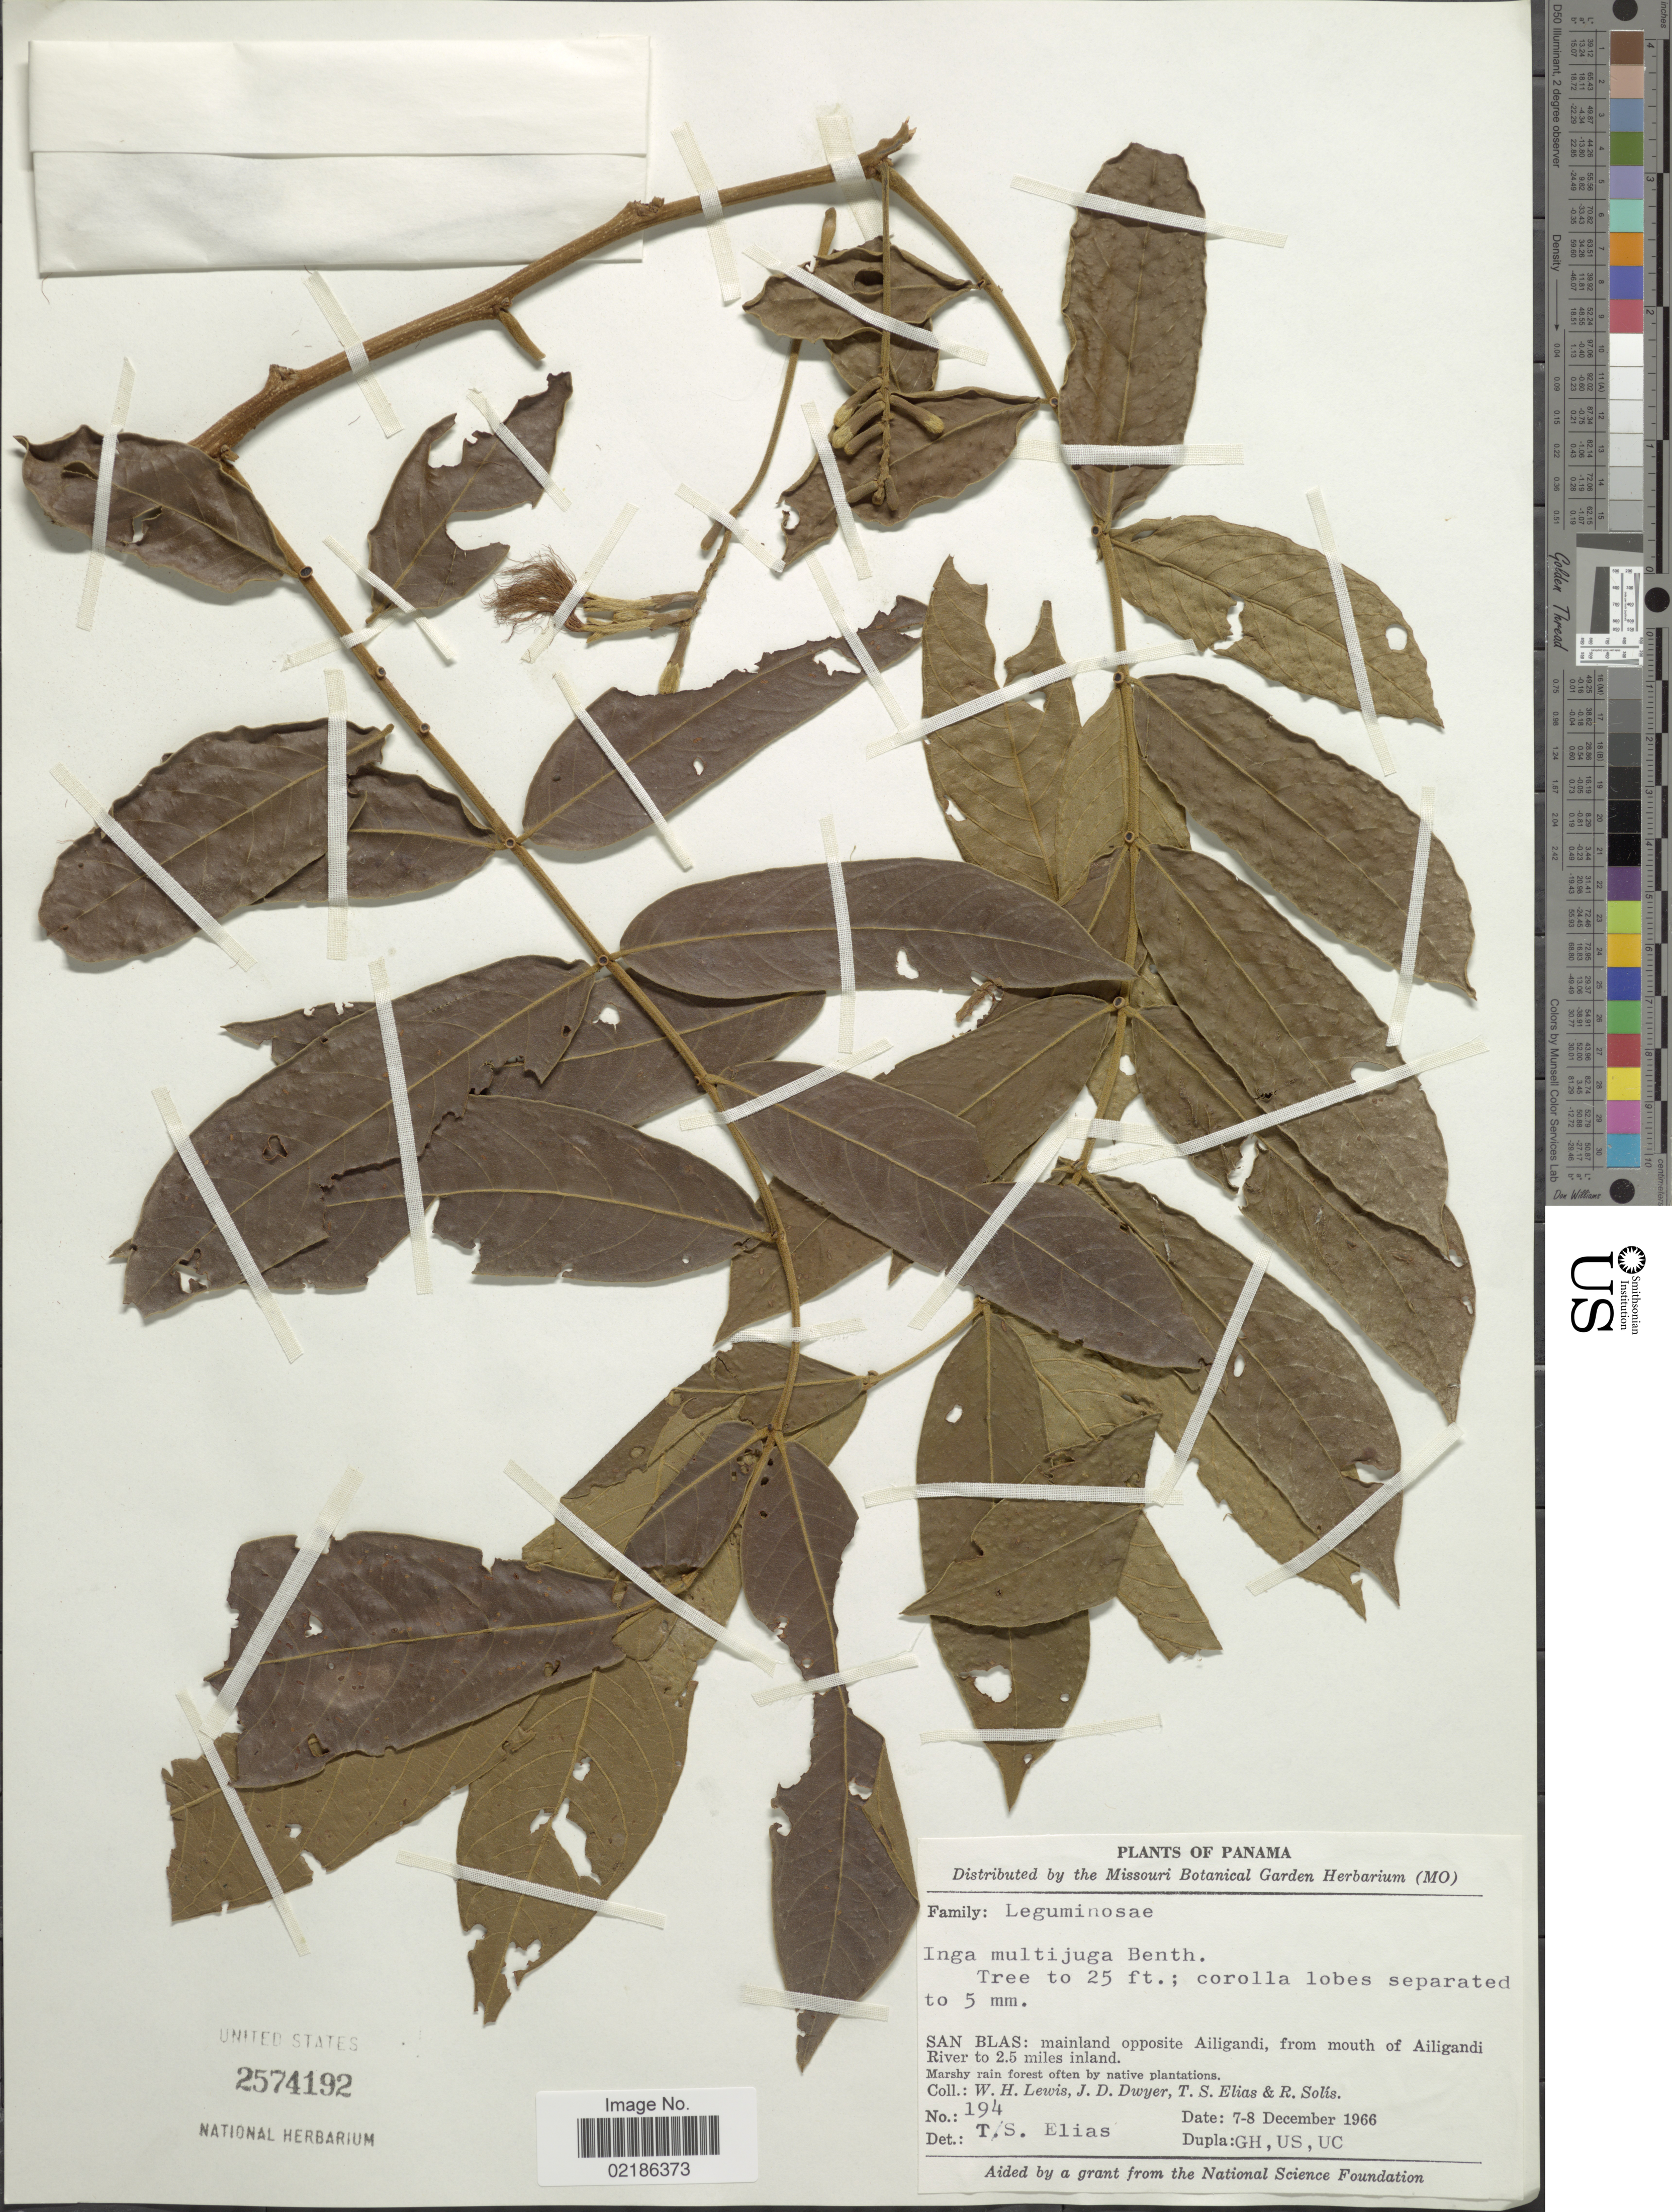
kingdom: Plantae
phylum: Tracheophyta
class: Magnoliopsida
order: Fabales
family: Fabaceae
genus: Inga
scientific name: Inga multijuga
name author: Benth.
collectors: W. H. Lewis, J. D. Dwyer, T. S. Elias & R. Solis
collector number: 194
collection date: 1966-12-07/1966-12-08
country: Panama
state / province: Kuna Yala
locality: San Blas, Mainland opposite Ailigandi, from mouth of Ailigandi River to 2.5 miles inland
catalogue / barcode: US 2574192